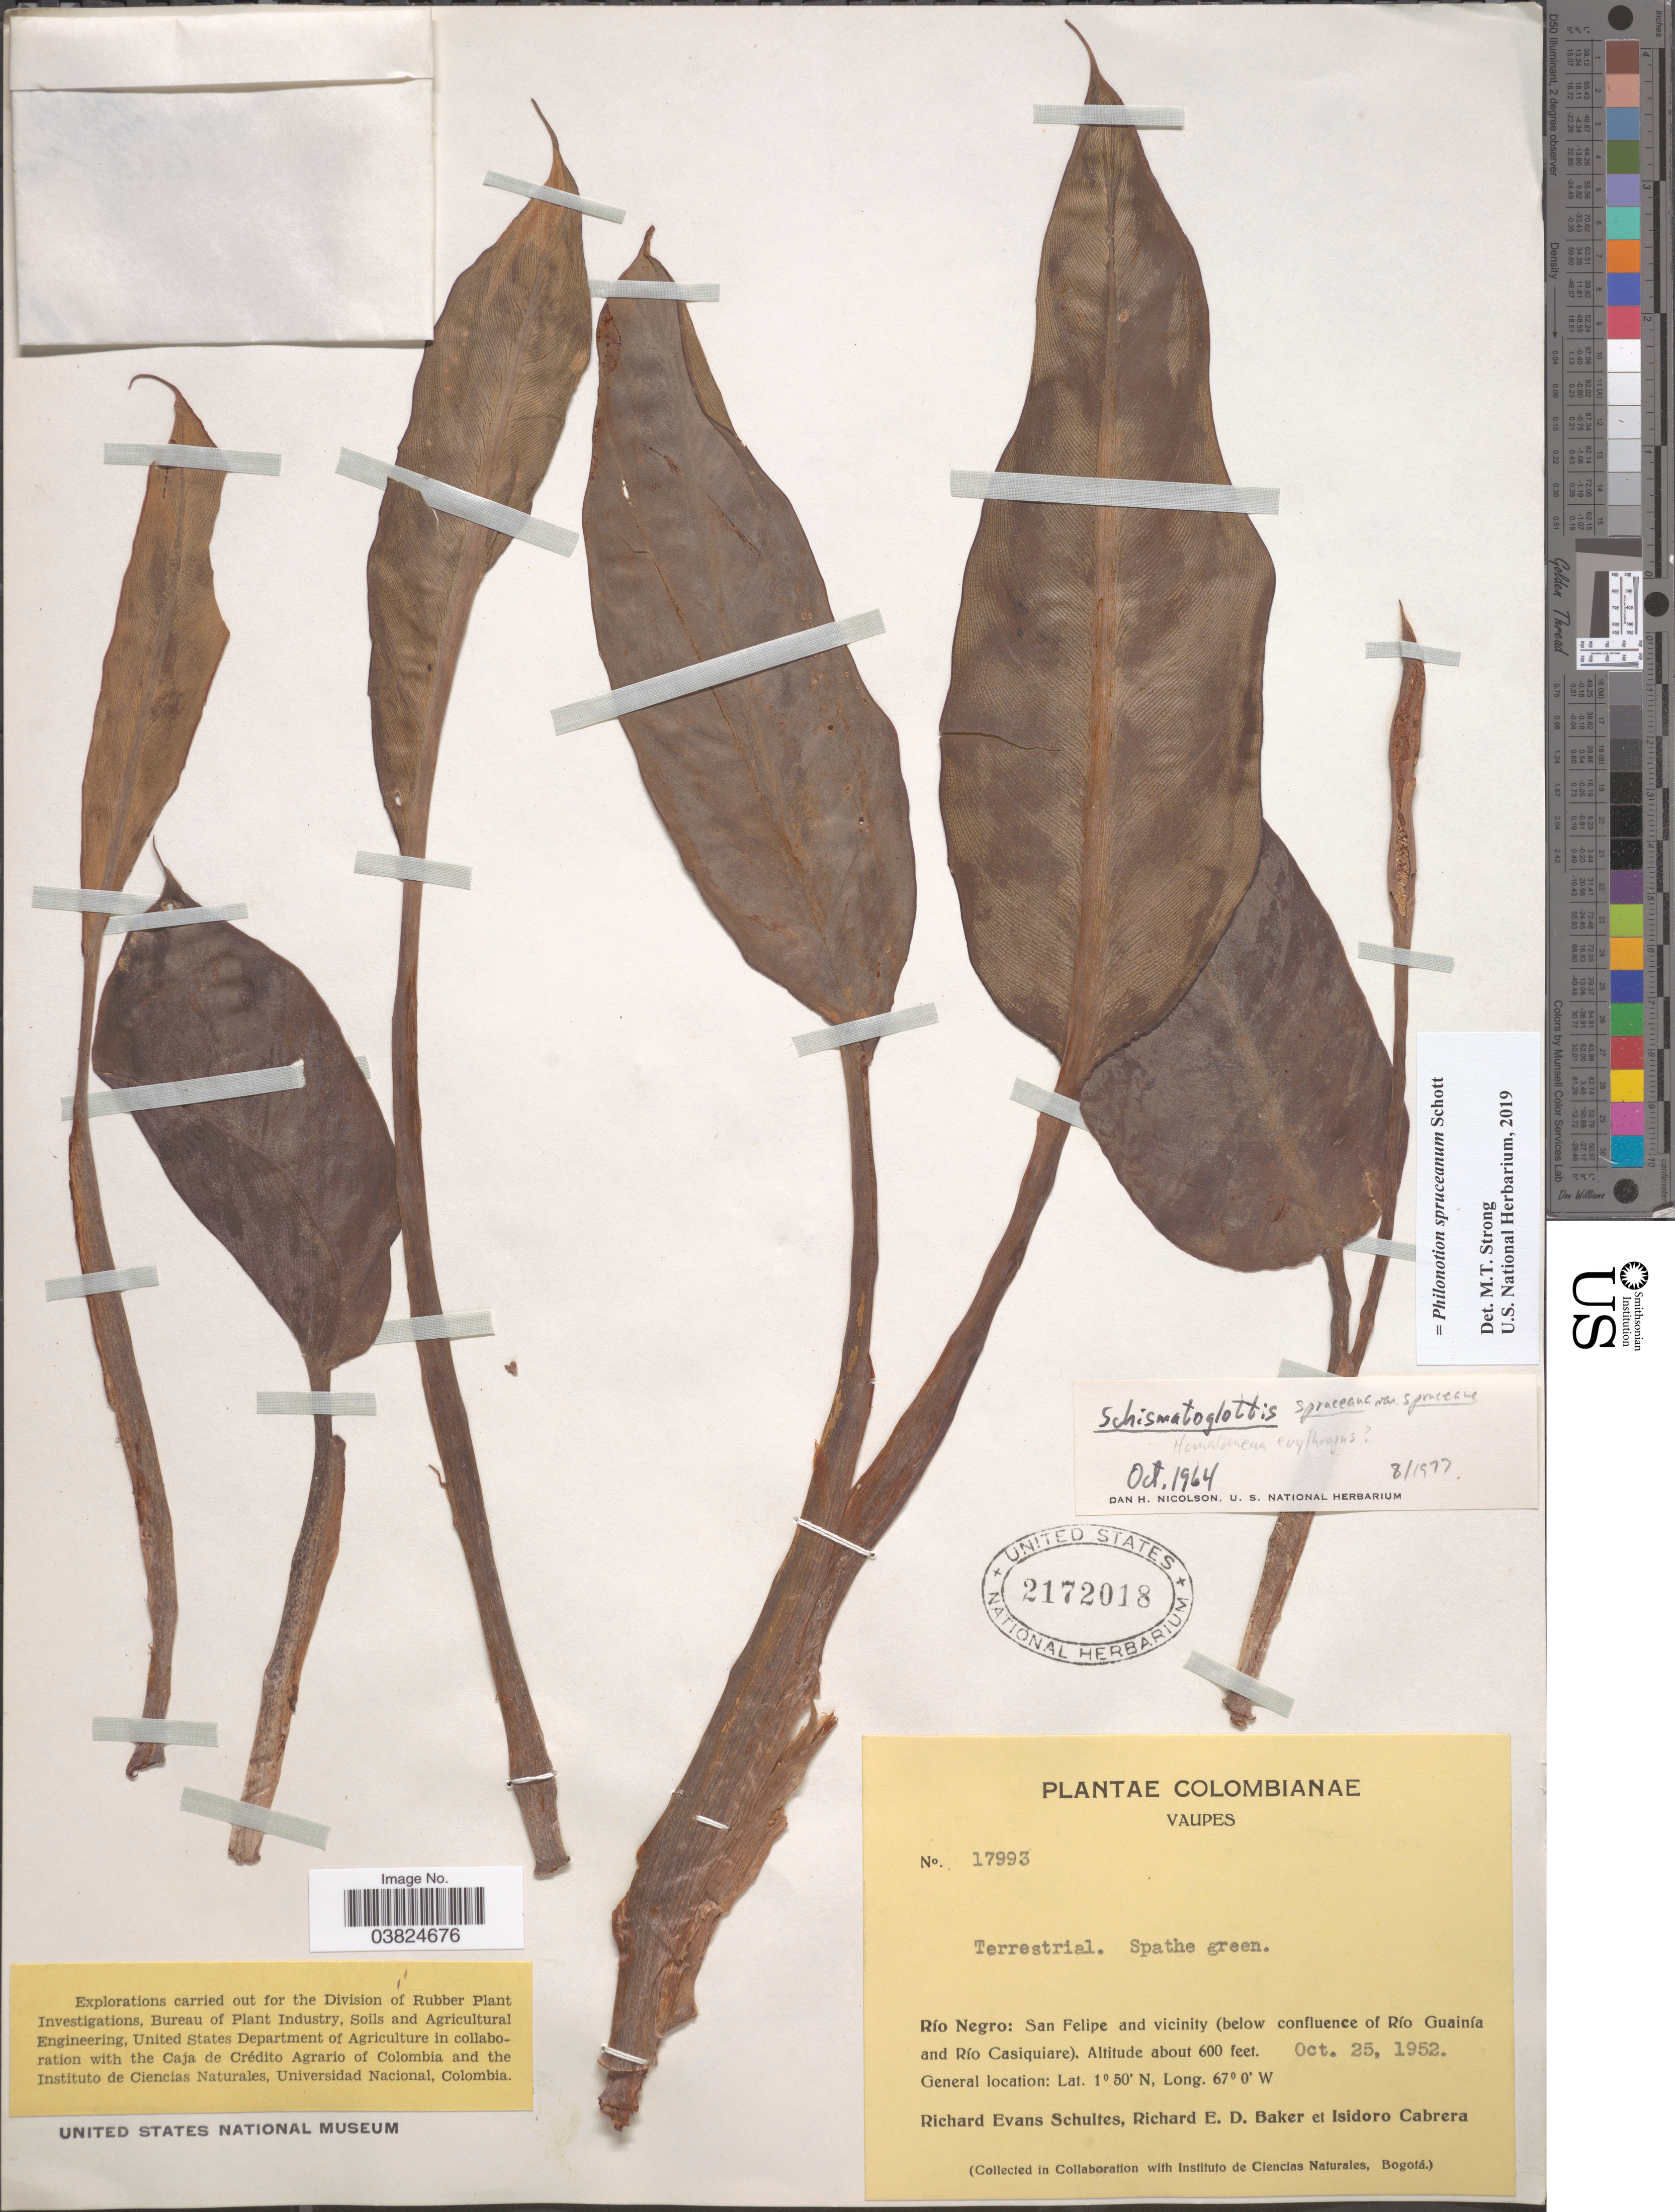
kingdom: Plantae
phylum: Tracheophyta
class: Liliopsida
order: Alismatales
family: Araceae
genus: Philonotion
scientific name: Philonotion spruceanum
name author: Schott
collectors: R. E. Schultes, R. E. D. Baker & I. Cabrera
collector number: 17993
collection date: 1952-10-25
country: Colombia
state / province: Vaupés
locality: Río Negro: San Felipe and vicinity (below confluence of Río Guainía and Río Casiquiare).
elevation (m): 183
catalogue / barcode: US 2172018